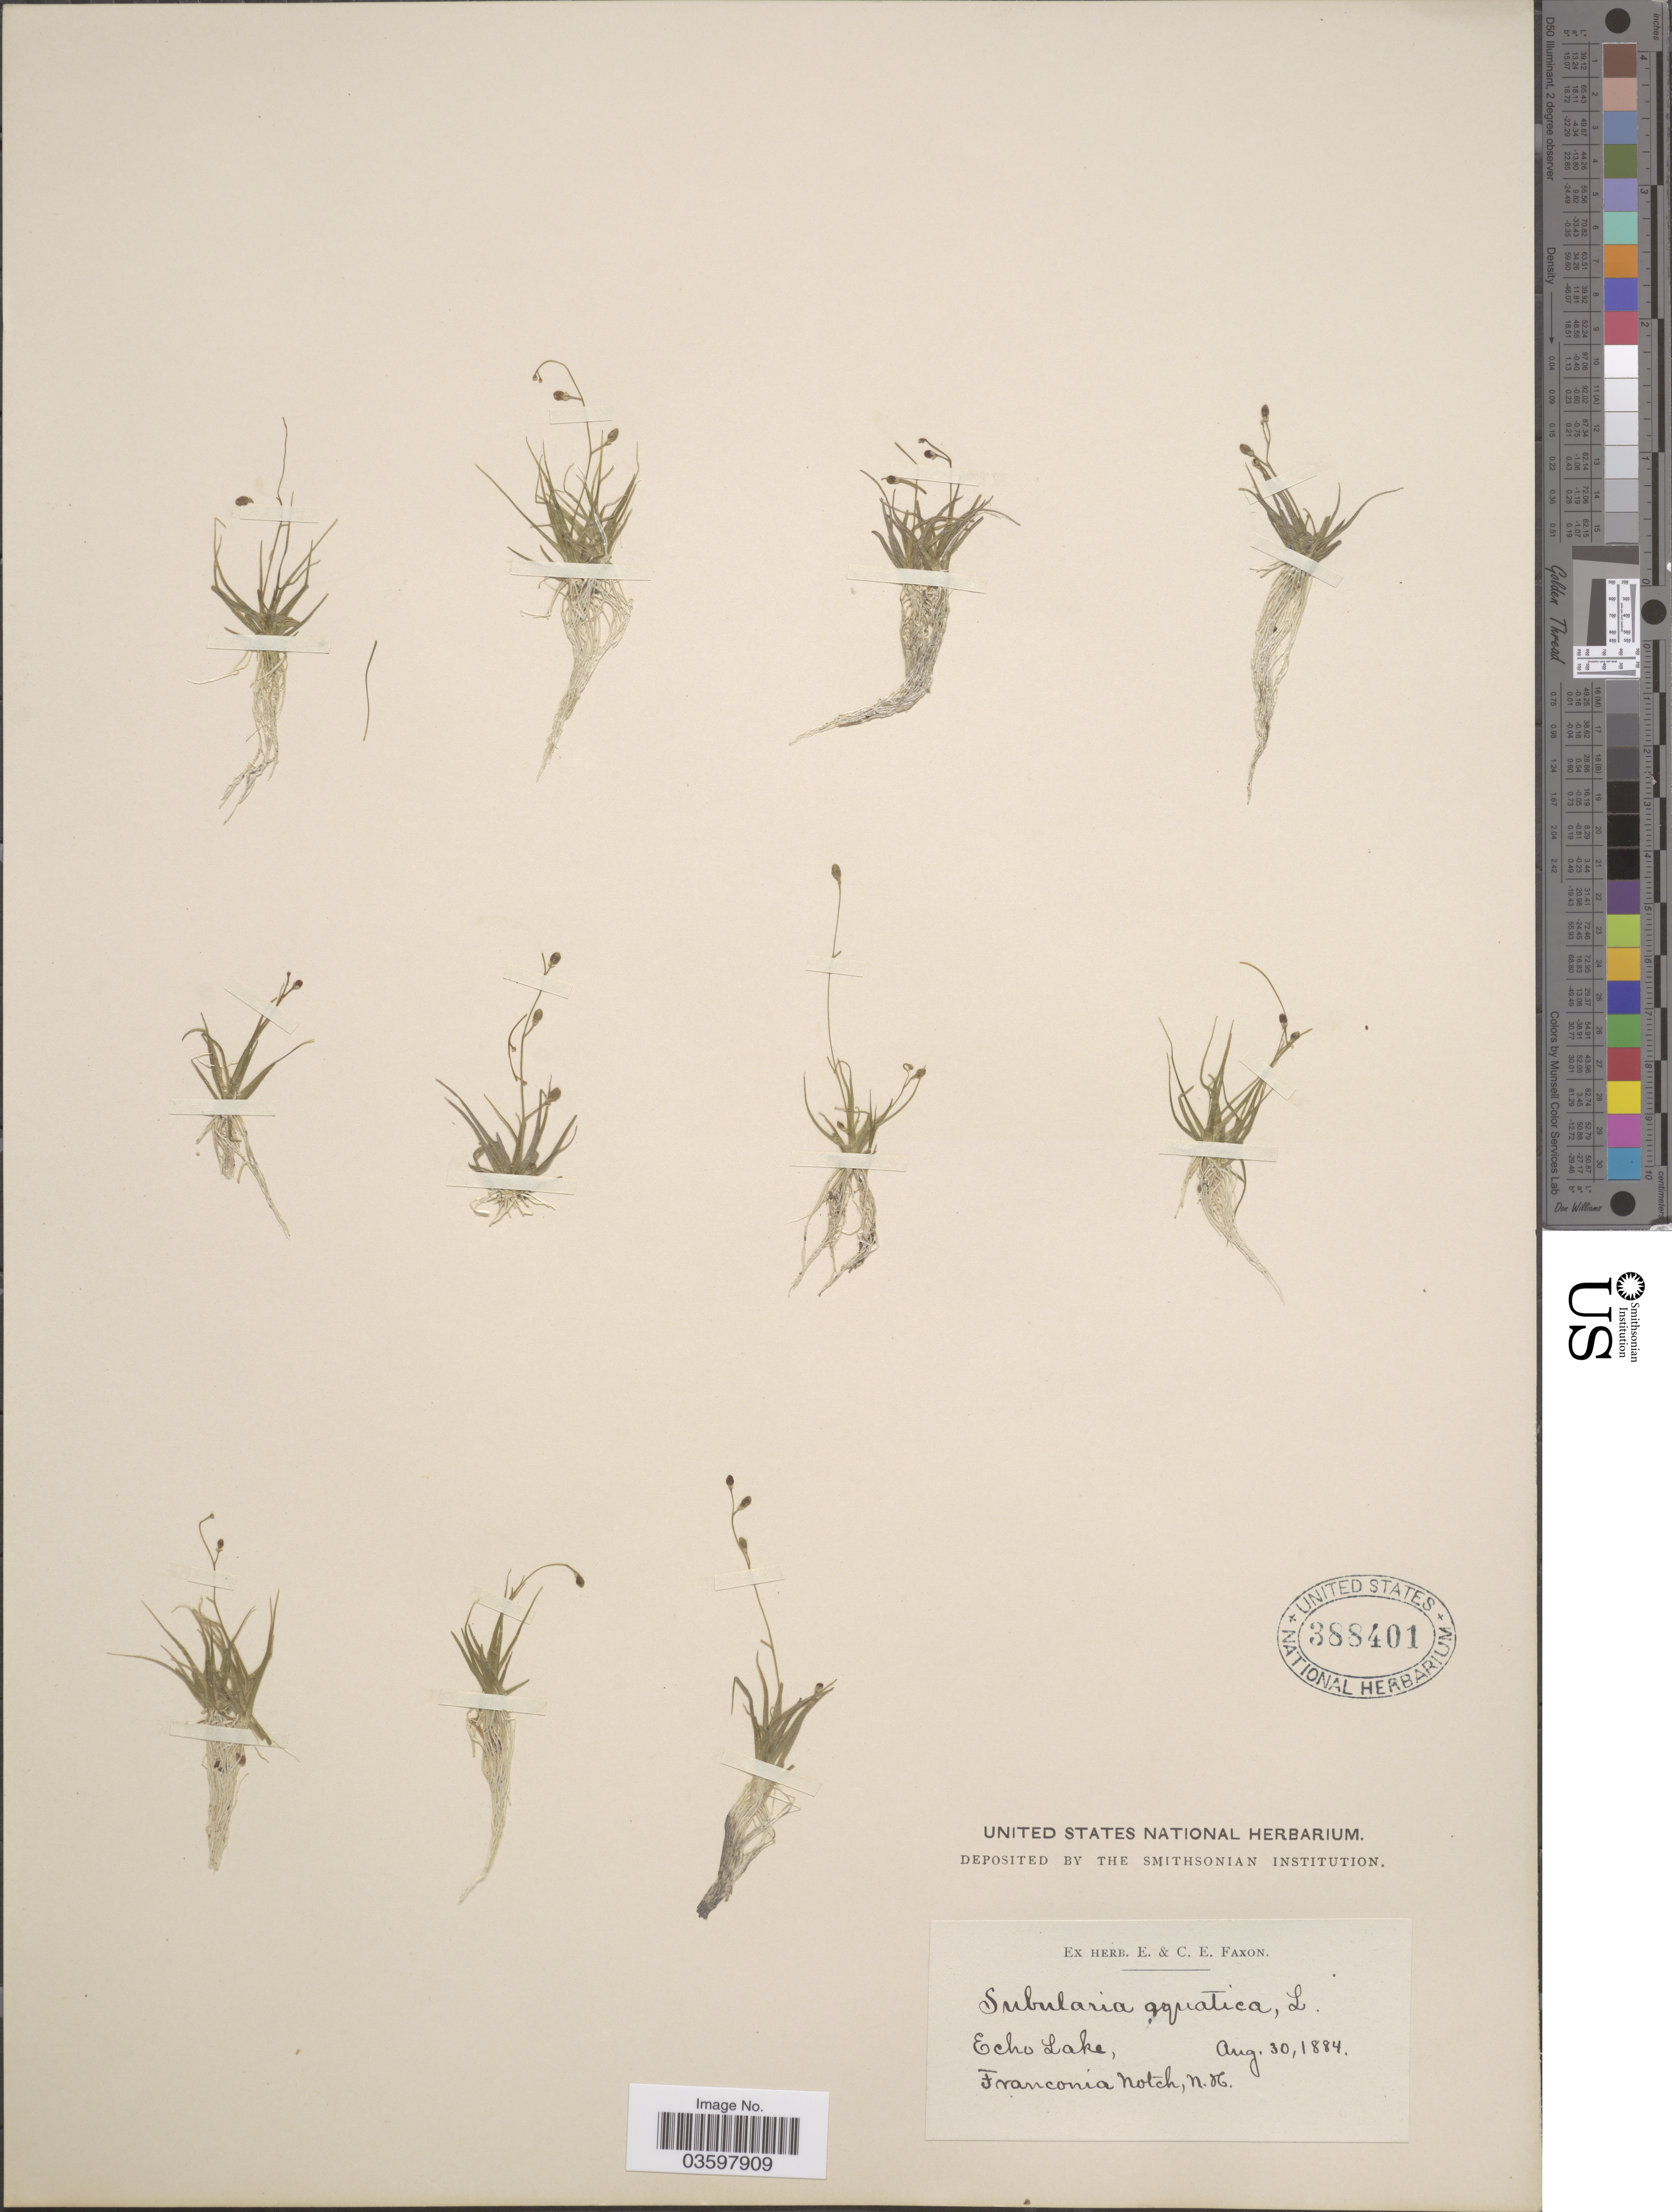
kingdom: Plantae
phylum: Tracheophyta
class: Magnoliopsida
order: Brassicales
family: Brassicaceae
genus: Subularia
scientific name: Subularia aquatica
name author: L.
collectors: ex herb. E. & C.E. Faxon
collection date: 1884-08-30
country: United States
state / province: New Hampshire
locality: Echo Lake, Franconia Notch.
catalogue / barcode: US 388401